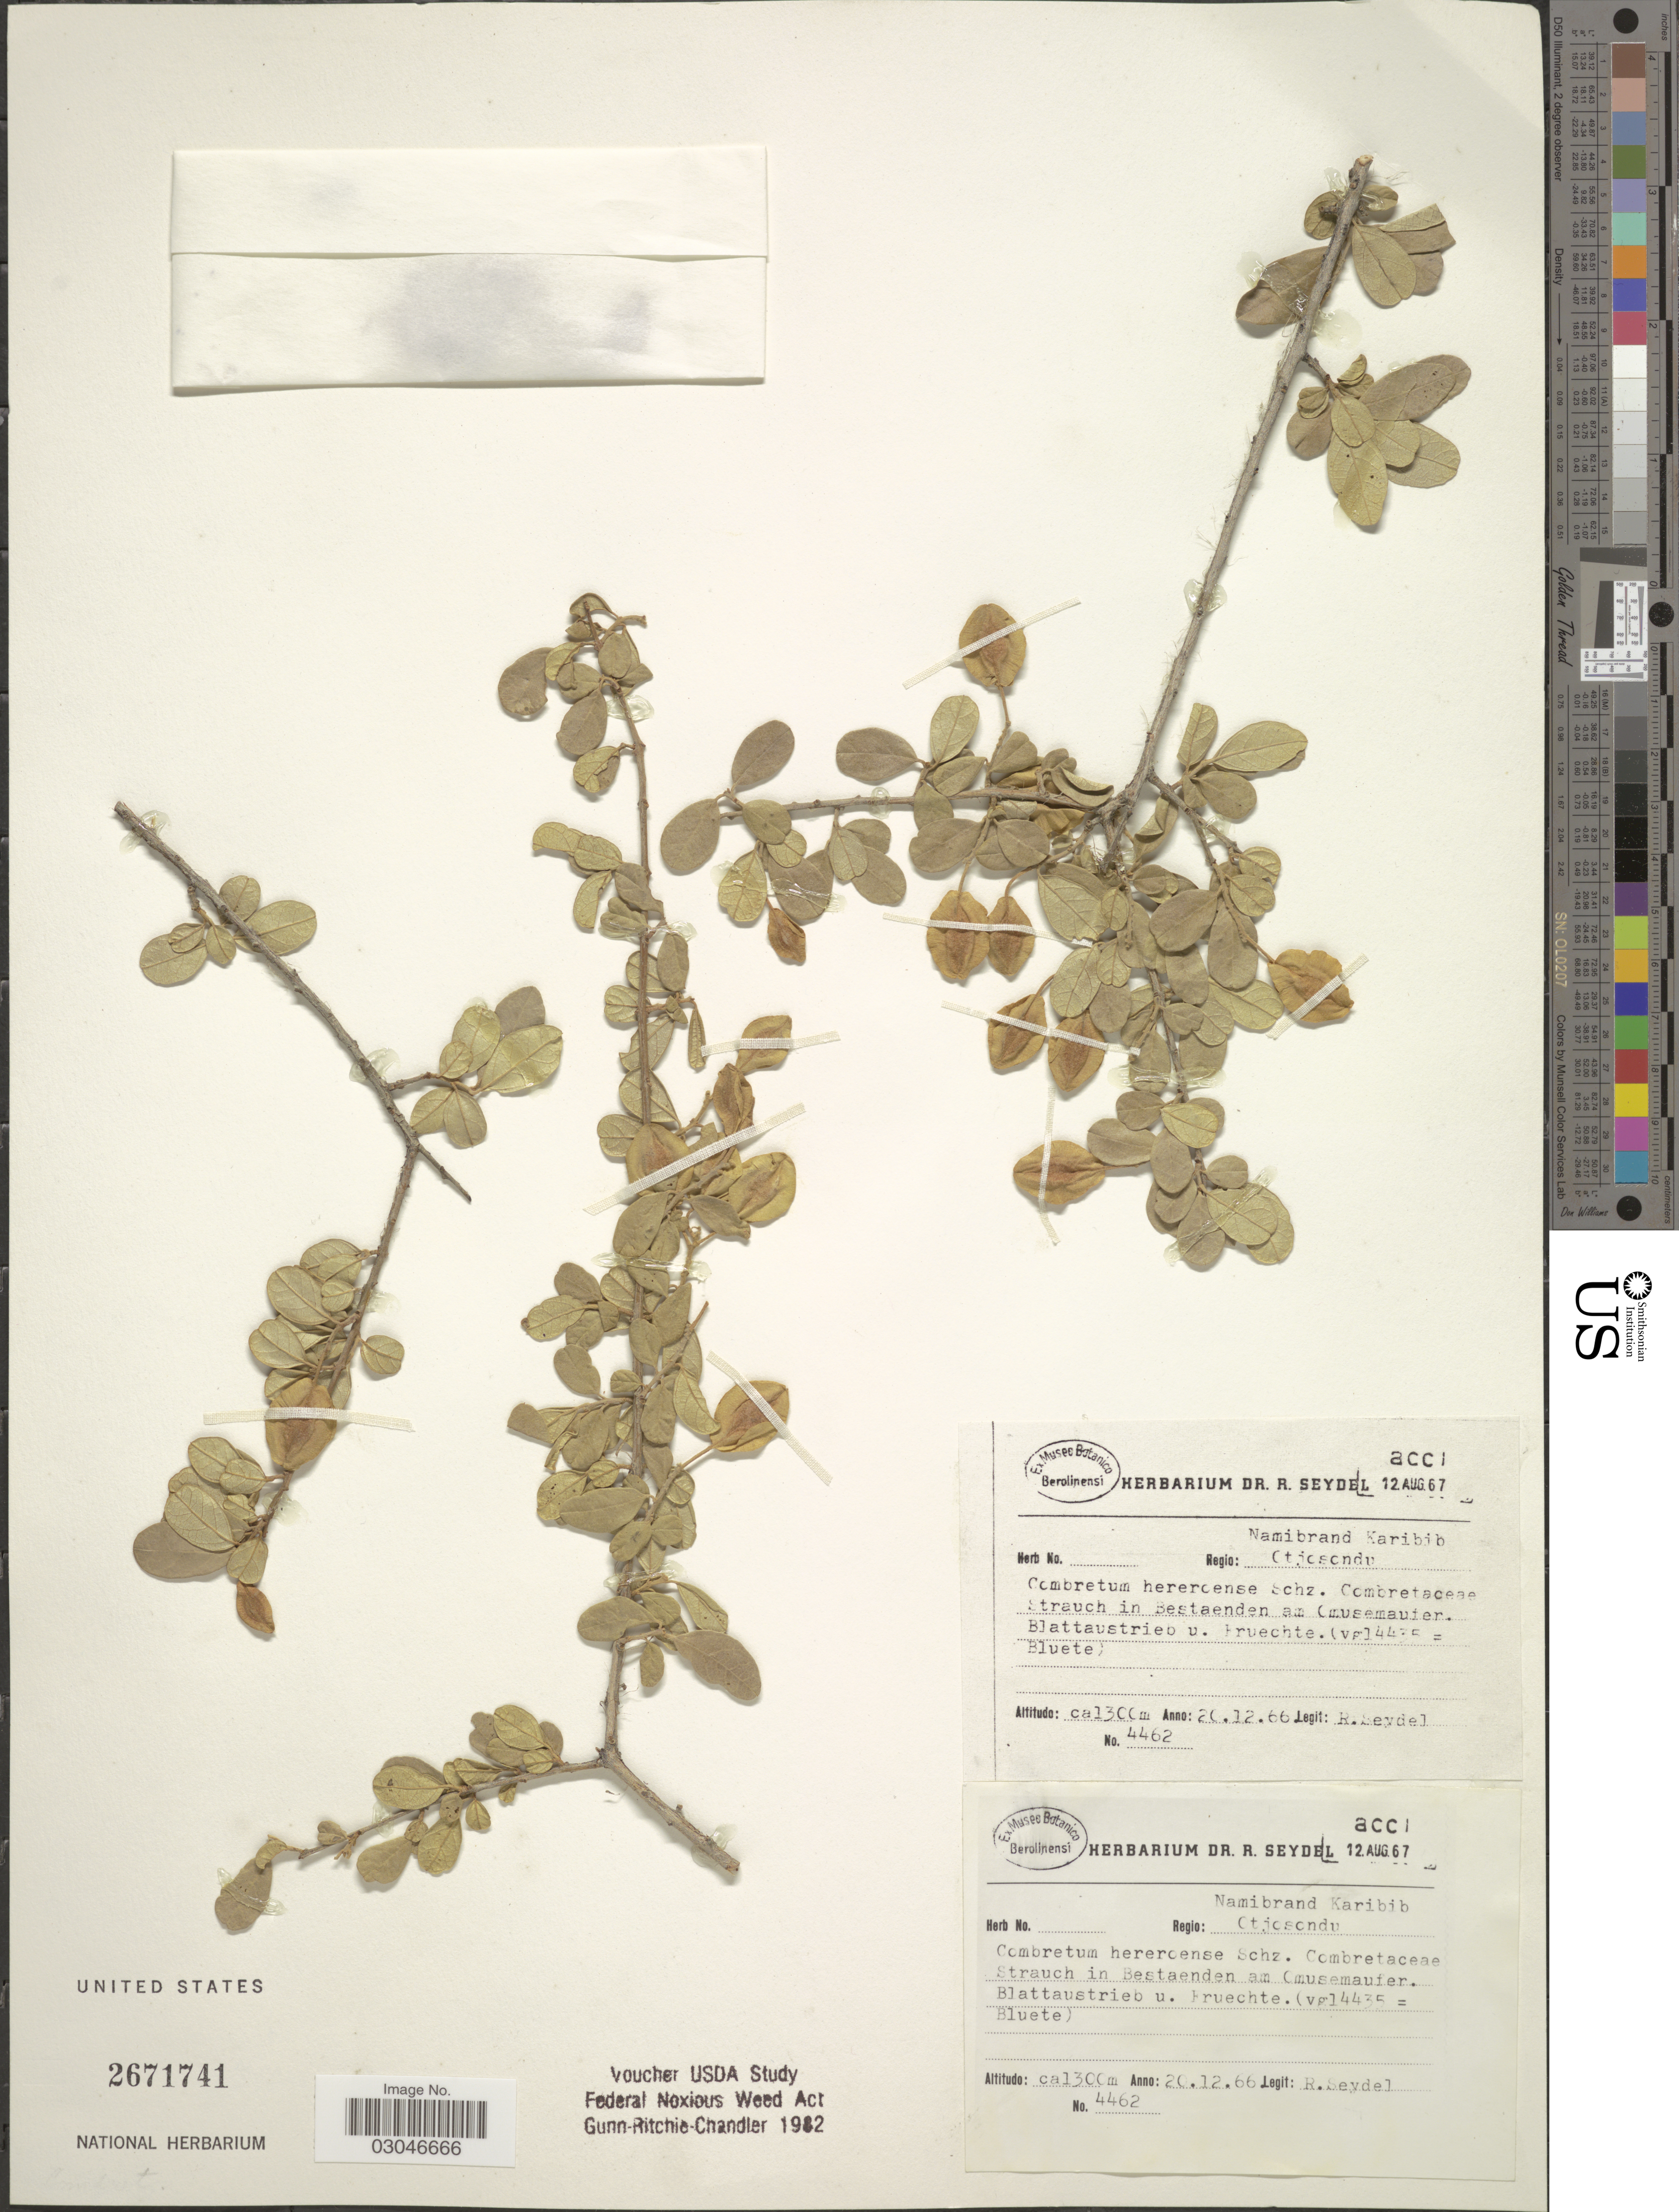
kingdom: Plantae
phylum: Tracheophyta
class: Magnoliopsida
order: Myrtales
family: Combretaceae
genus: Combretum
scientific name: Combretum hereroense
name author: Schinz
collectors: R. Seydel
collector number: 4462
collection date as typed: Transcribed d/m/y: 20/12/66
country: Namibia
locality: Regio: Namibrand Karibib, Otjosondu.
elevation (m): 1300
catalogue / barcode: US 2671741